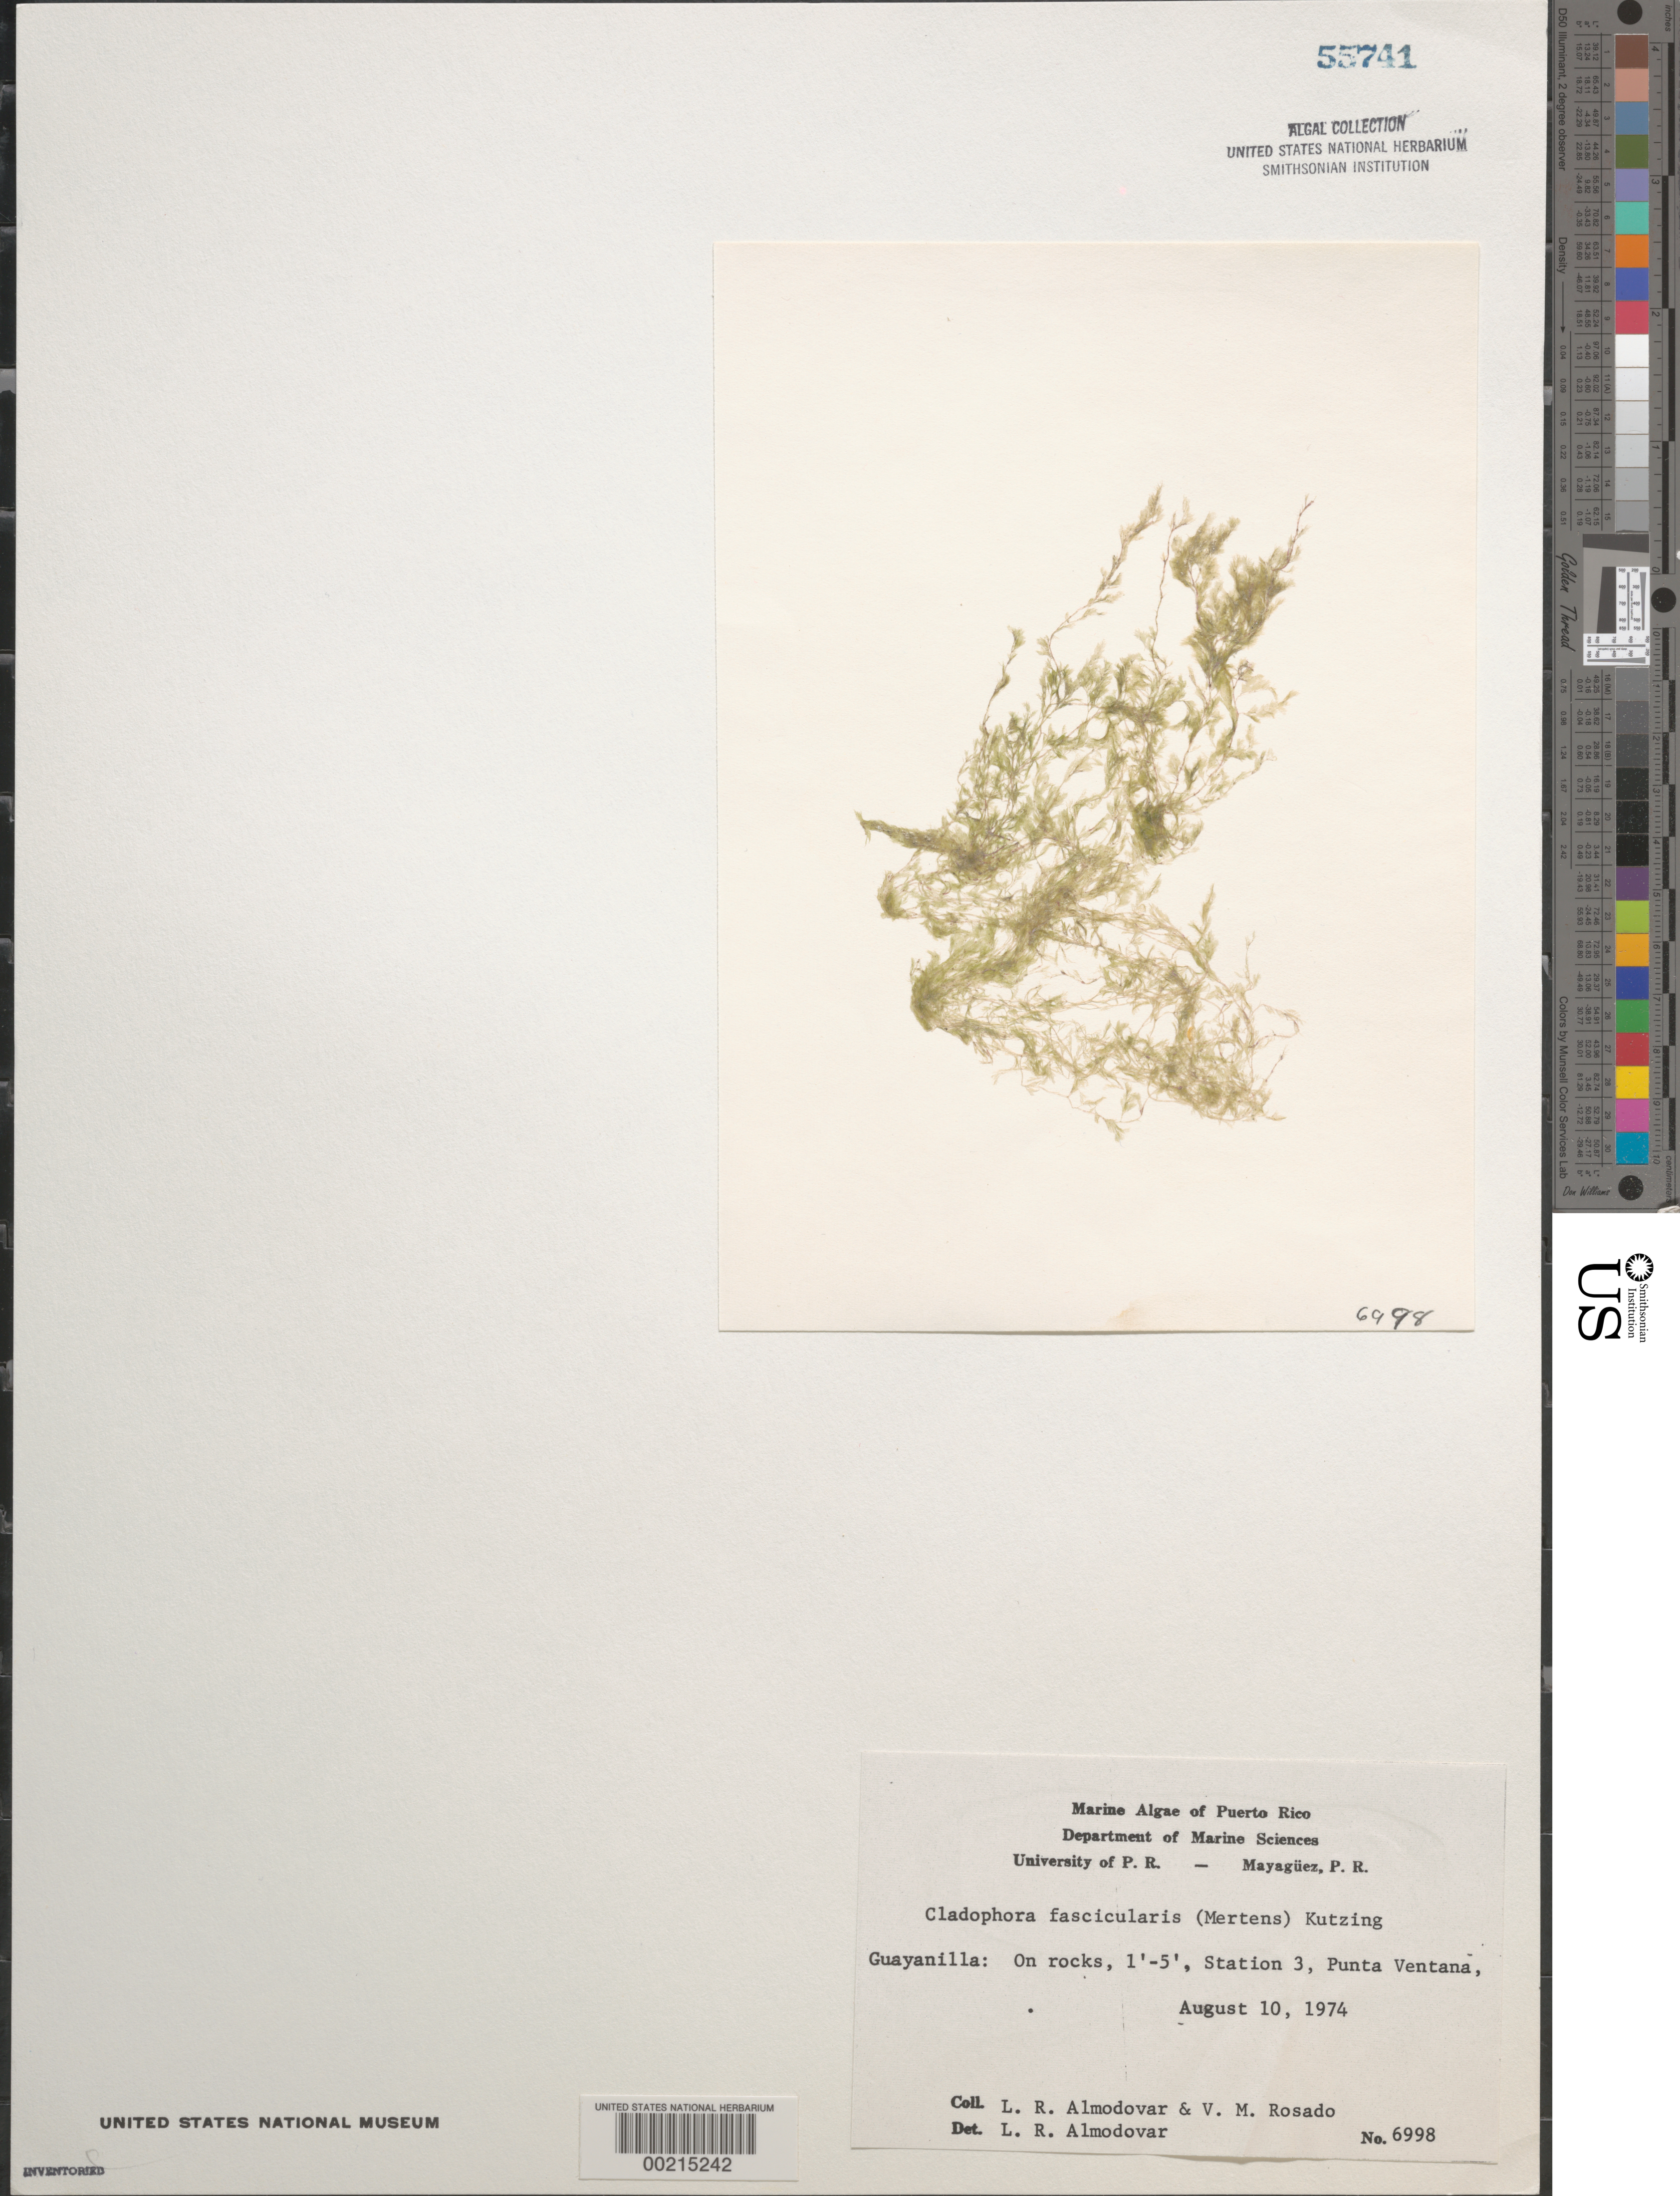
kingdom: Plantae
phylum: Chlorophyta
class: Ulvophyceae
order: Bryopsidales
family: Caulerpaceae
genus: Caulerpa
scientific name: Caulerpa chemnitzia var. vanbossae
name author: (Setch. & N.L. Gardner) Fern.-Garcia & Riosm.-Rod.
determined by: Algae name updating Project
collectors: L. Almodovar & V. Rosado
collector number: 6998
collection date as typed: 10 Aug 1974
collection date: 1974-08-10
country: Puerto Rico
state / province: Guayanilla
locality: Punta ventana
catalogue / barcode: US 55741